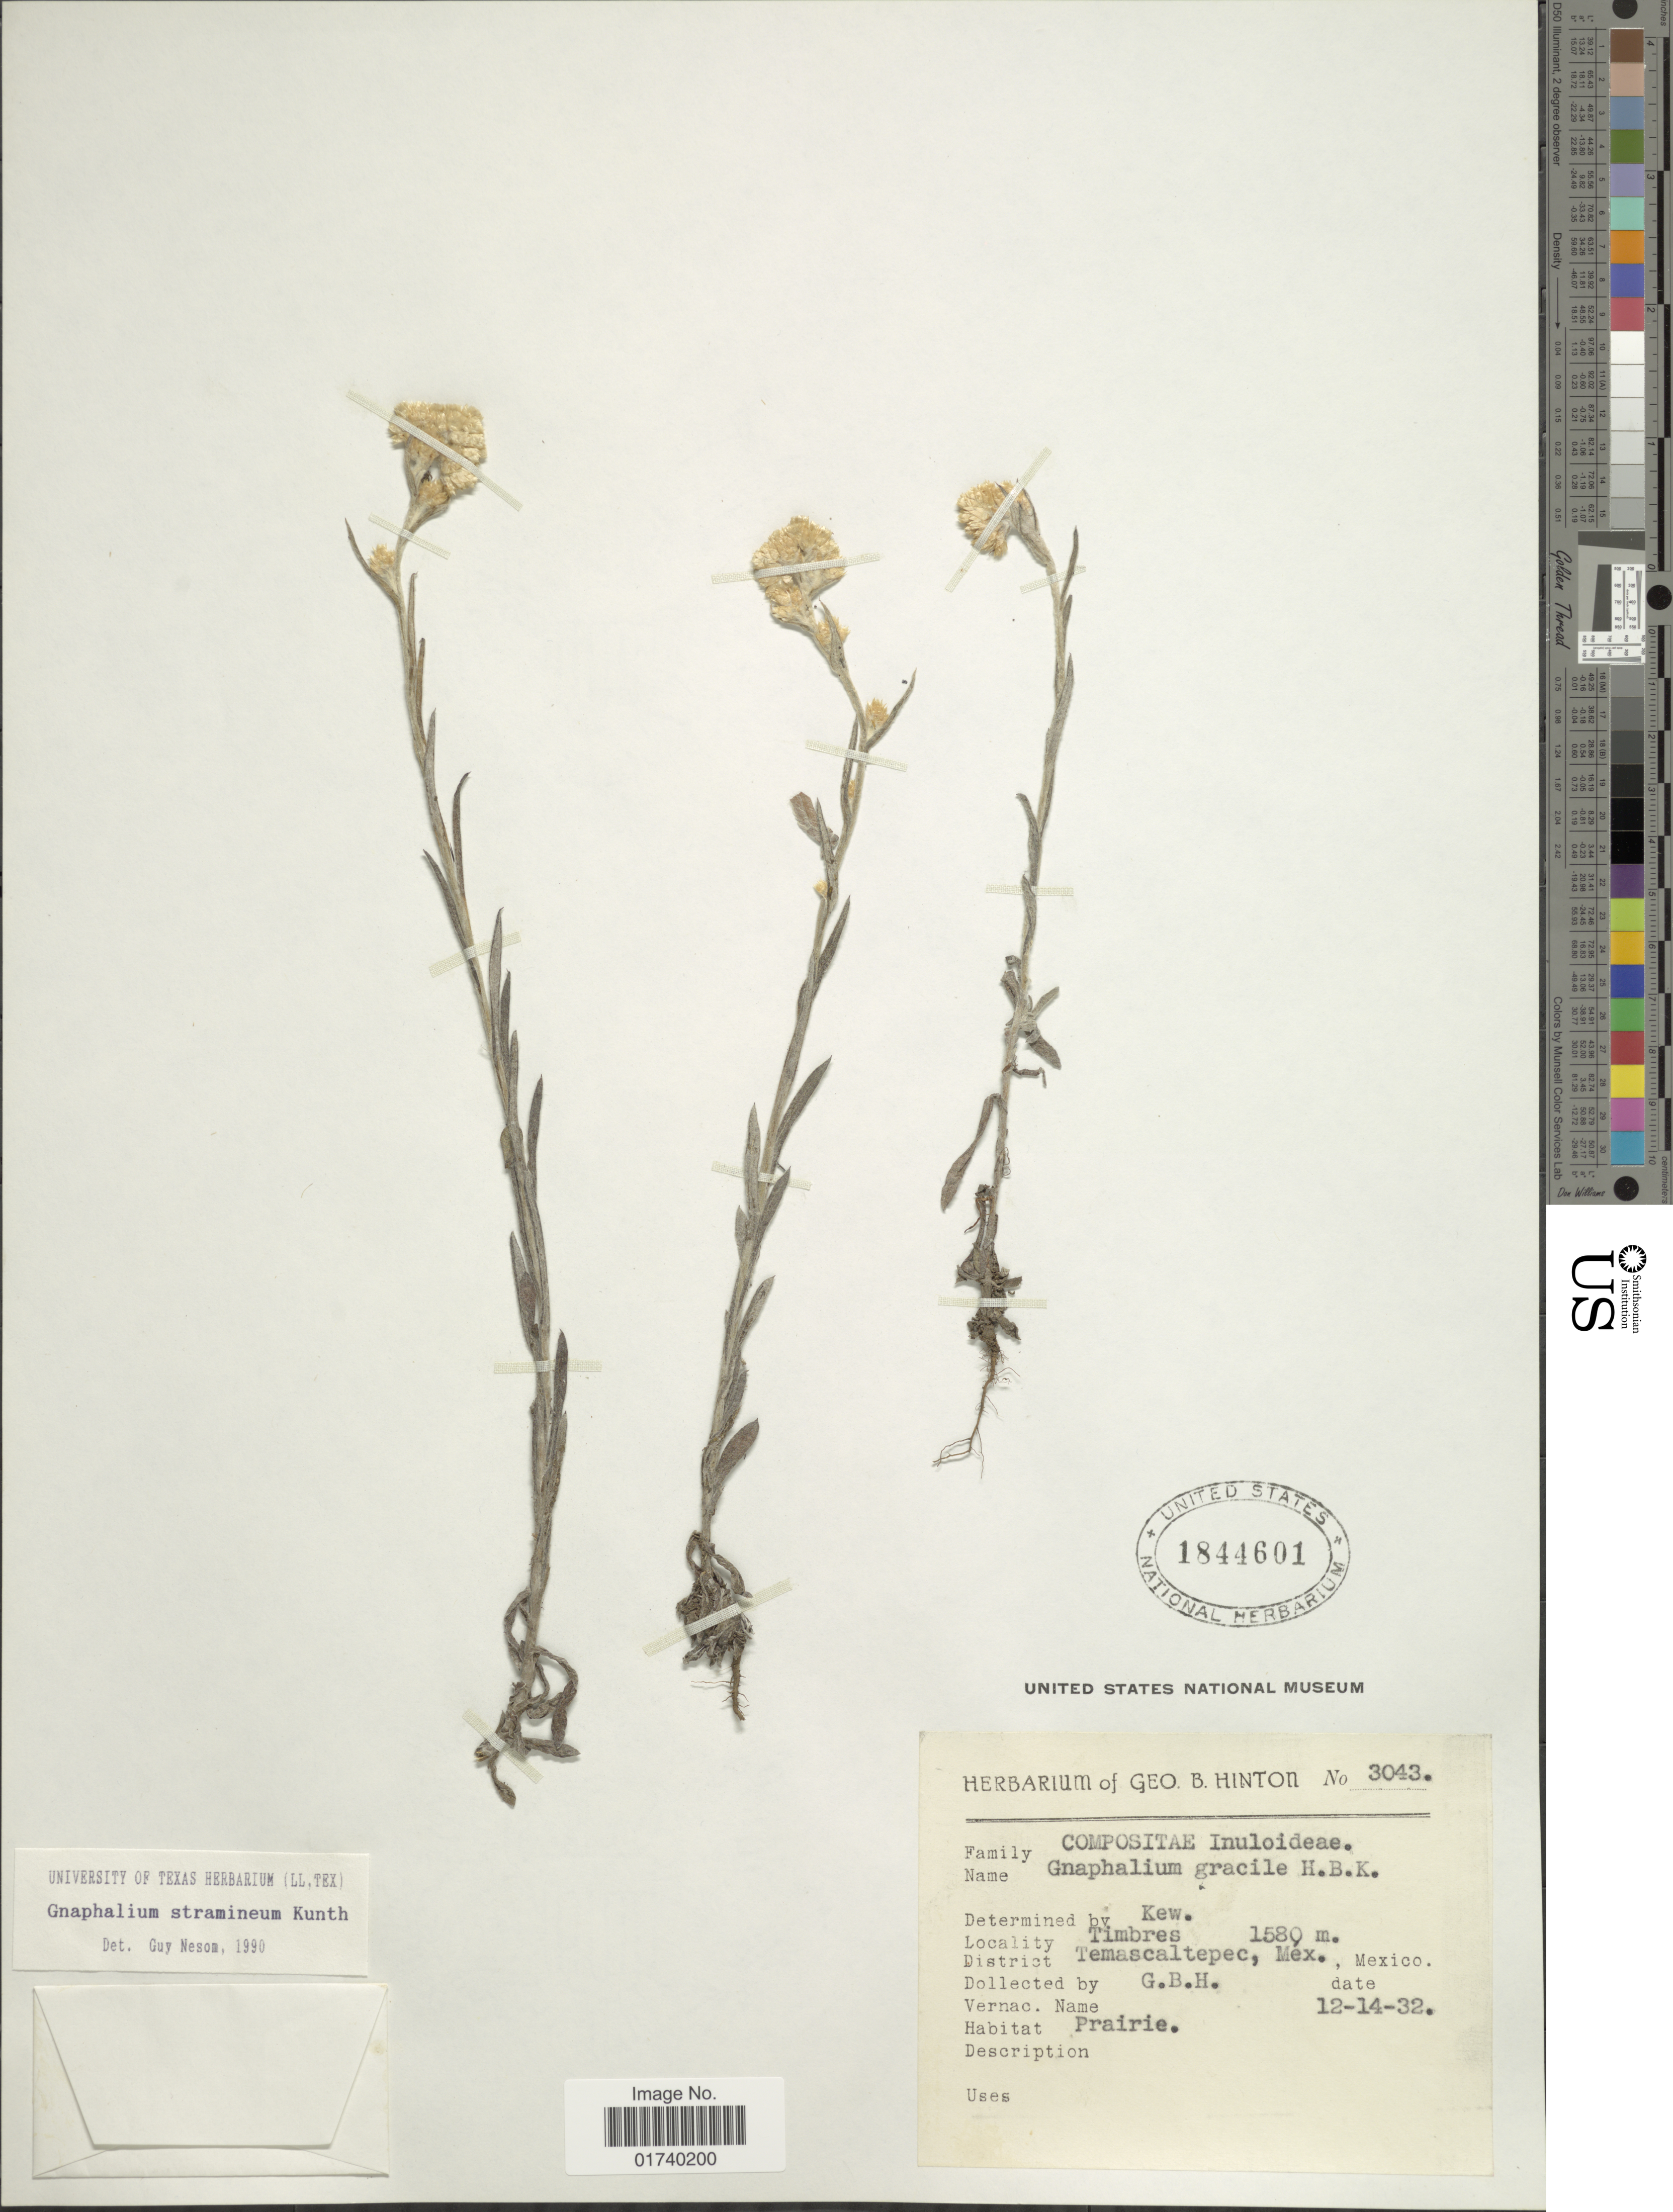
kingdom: Plantae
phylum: Tracheophyta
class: Magnoliopsida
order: Asterales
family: Asteraceae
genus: Pseudognaphalium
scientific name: Pseudognaphalium stramineum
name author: (Kunth) Anderb.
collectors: G. B. Hinton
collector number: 3043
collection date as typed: Transcribed d/m/y: 14/12/32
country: Mexico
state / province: México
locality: Temascaltepec, mex.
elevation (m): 1580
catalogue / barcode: US 1844601